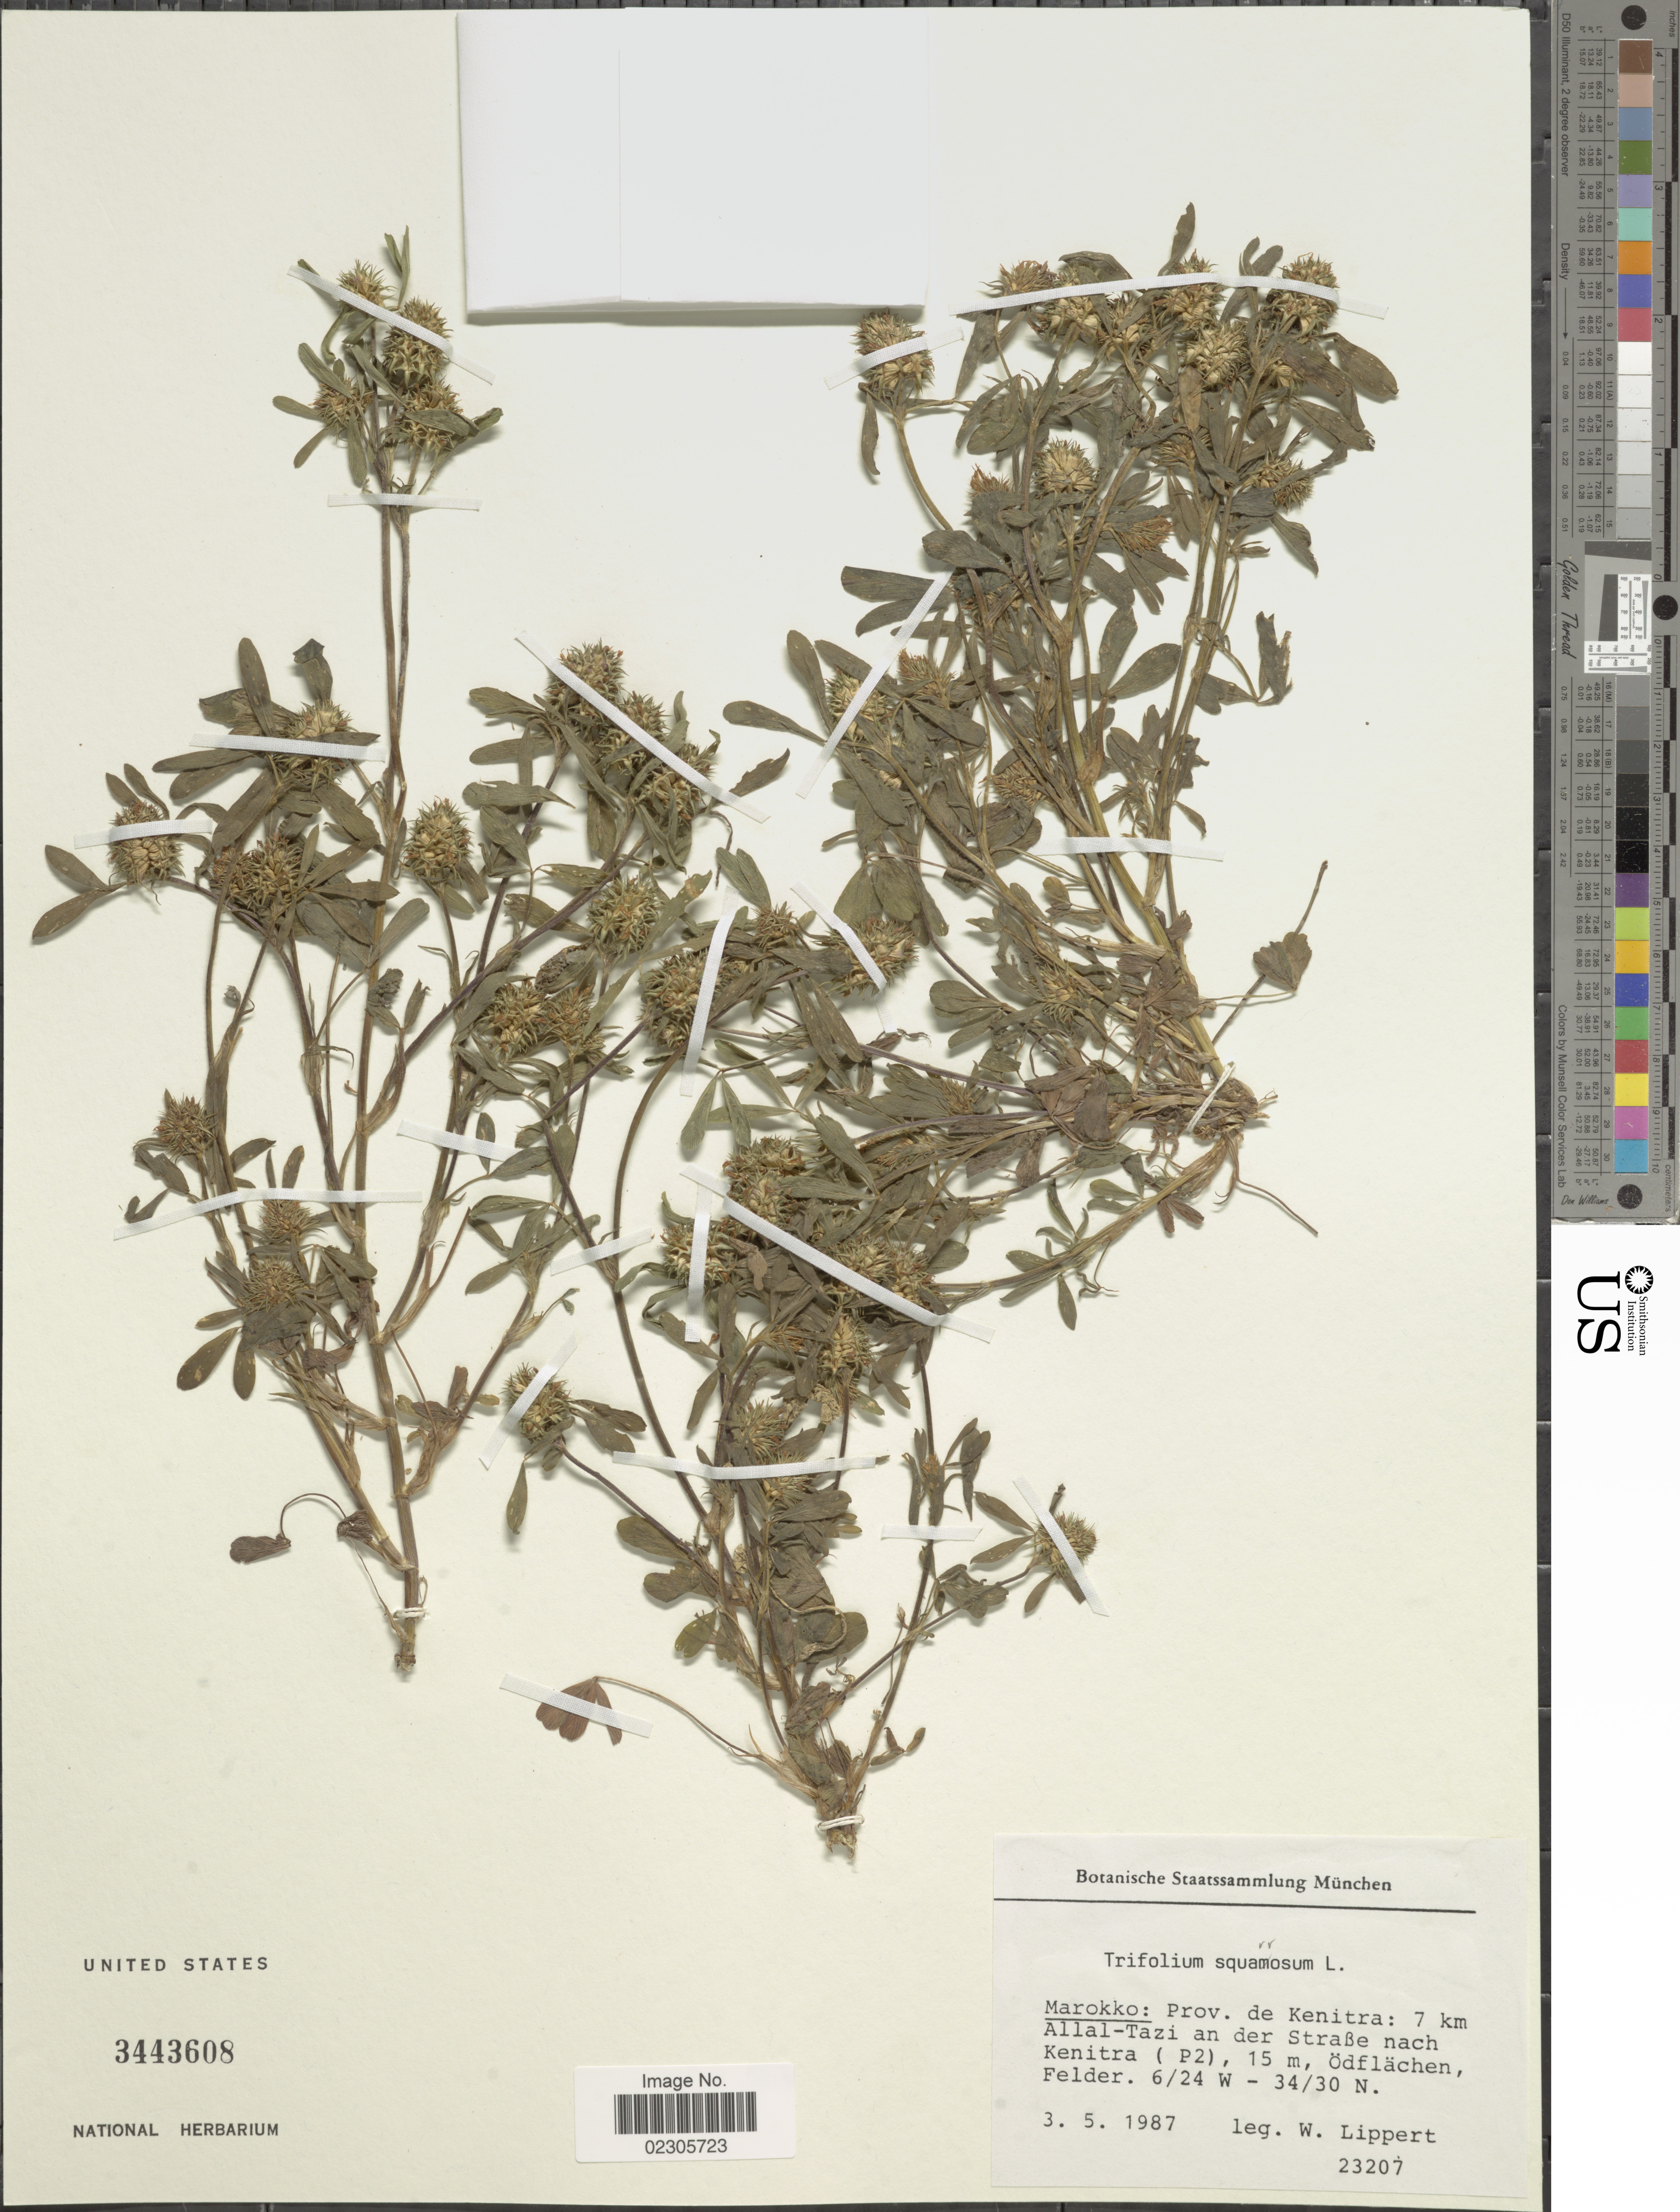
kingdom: Plantae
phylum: Tracheophyta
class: Magnoliopsida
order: Fabales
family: Fabaceae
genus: Trifolium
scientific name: Trifolium squarrosum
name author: L.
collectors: W. Lippert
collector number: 23207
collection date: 1987-05-03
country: Morocco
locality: Prov. de Kenitra: 7 km SW Allal-Tazi an der Strabe nach Kenitra (P2)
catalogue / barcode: US 3443608